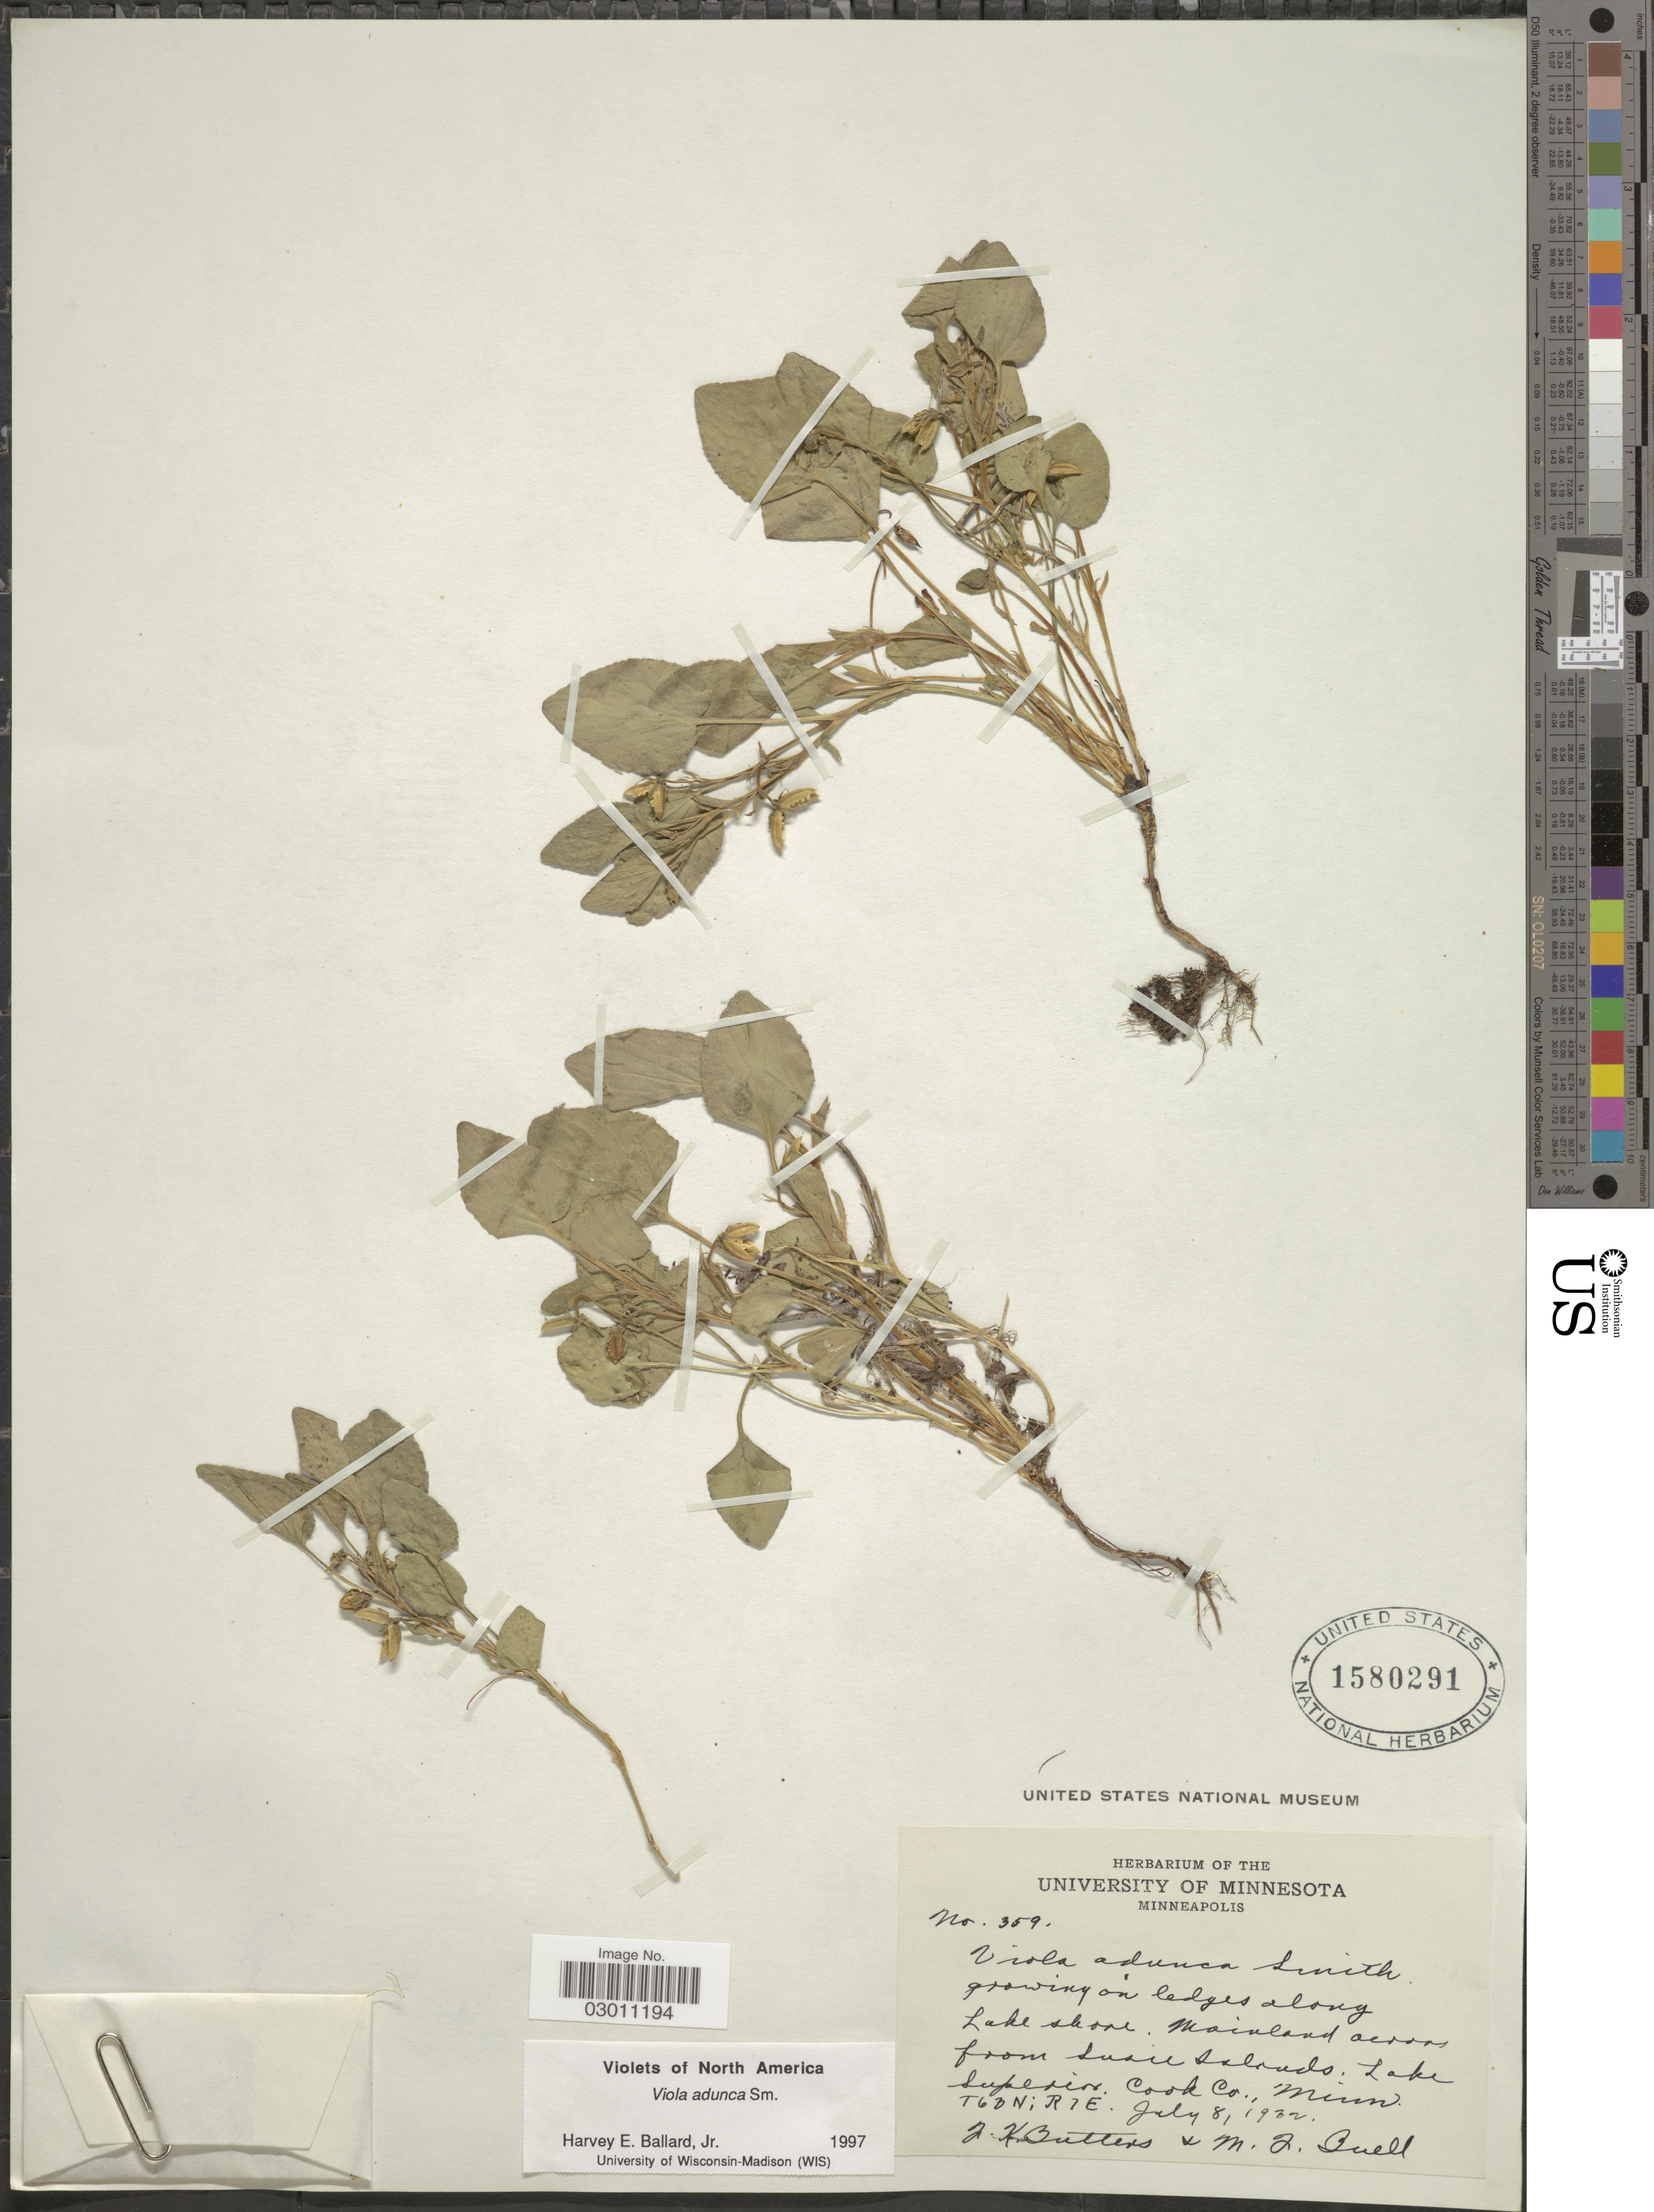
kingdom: Plantae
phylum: Tracheophyta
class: Magnoliopsida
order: Malpighiales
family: Violaceae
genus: Viola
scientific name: Viola adunca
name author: Sm.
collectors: J. Butters & M. Buell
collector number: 359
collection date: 1932-07-08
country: United States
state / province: Minnesota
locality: Mainland across from Susie Islands. Lake Superior. Cook Co., Minn.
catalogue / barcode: US 1580291